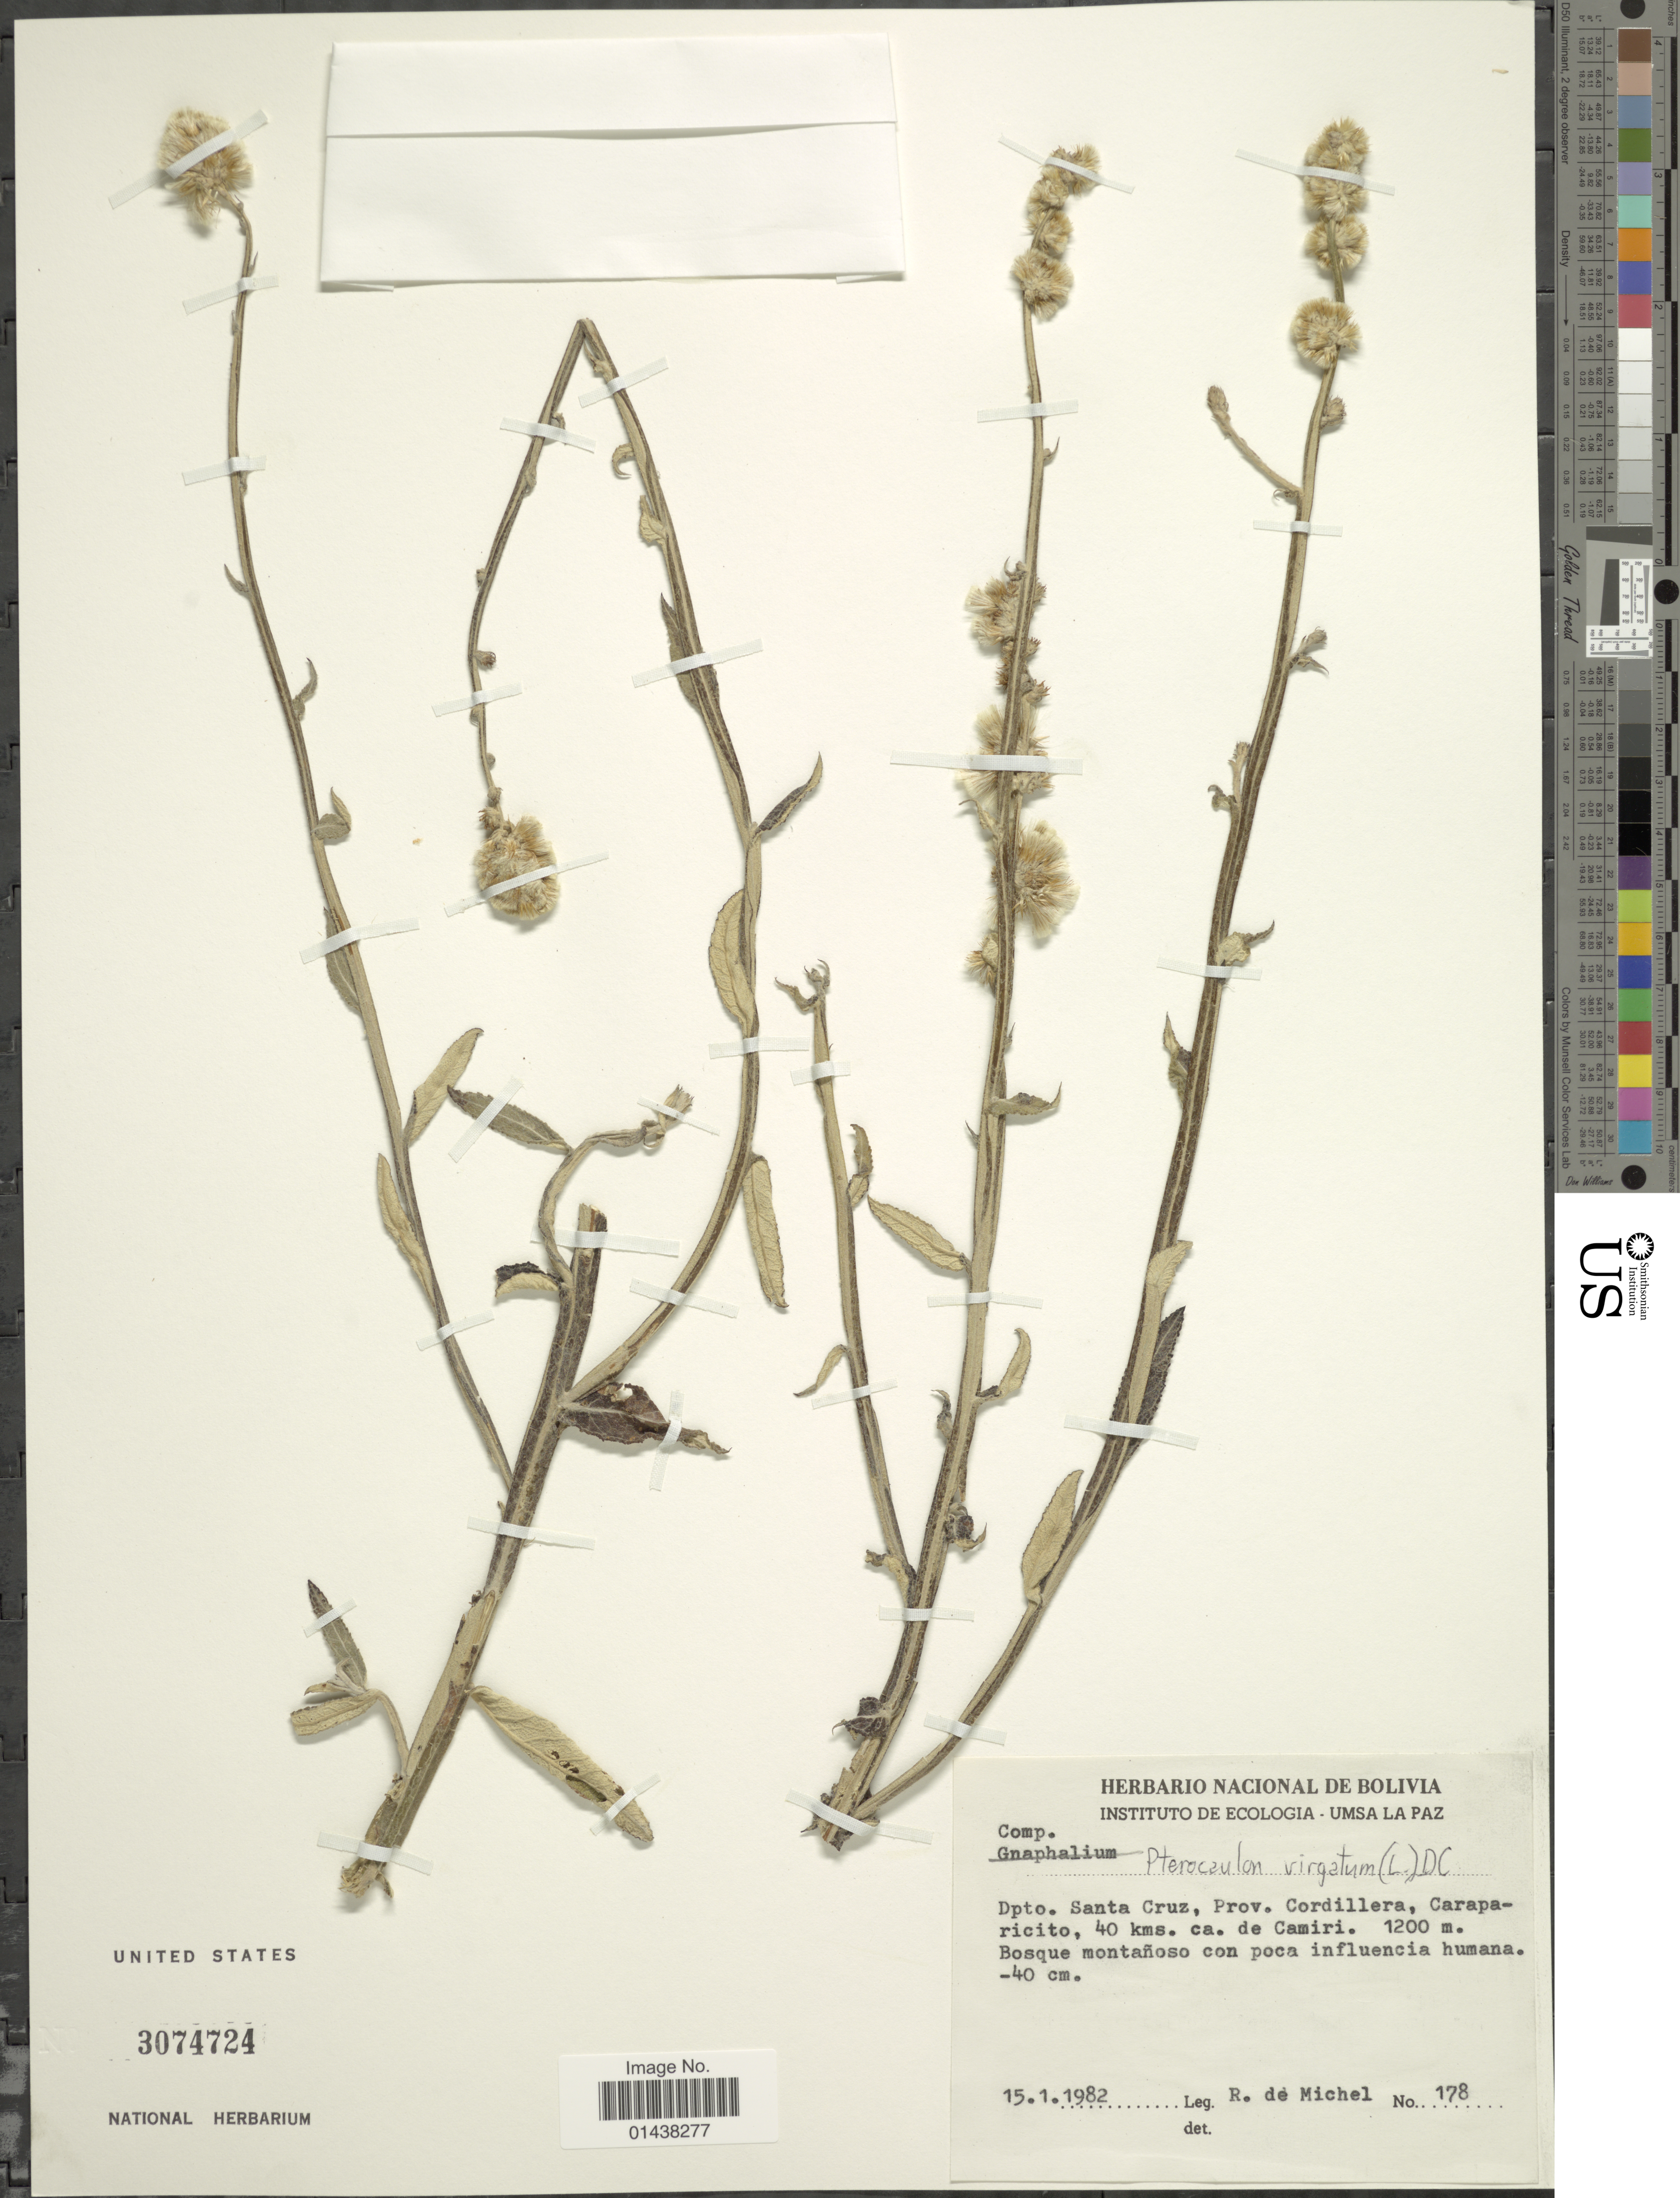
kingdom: Plantae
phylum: Tracheophyta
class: Magnoliopsida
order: Asterales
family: Asteraceae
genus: Pterocaulon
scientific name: Pterocaulon virgatum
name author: (L.) DC.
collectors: R. d. Michel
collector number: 178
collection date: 1982-01-15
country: Bolivia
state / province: Santa Cruz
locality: Prov. Cordillera, Caraparicito, 40 kms. ca. de Camiri.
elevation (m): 1200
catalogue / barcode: US 3074724